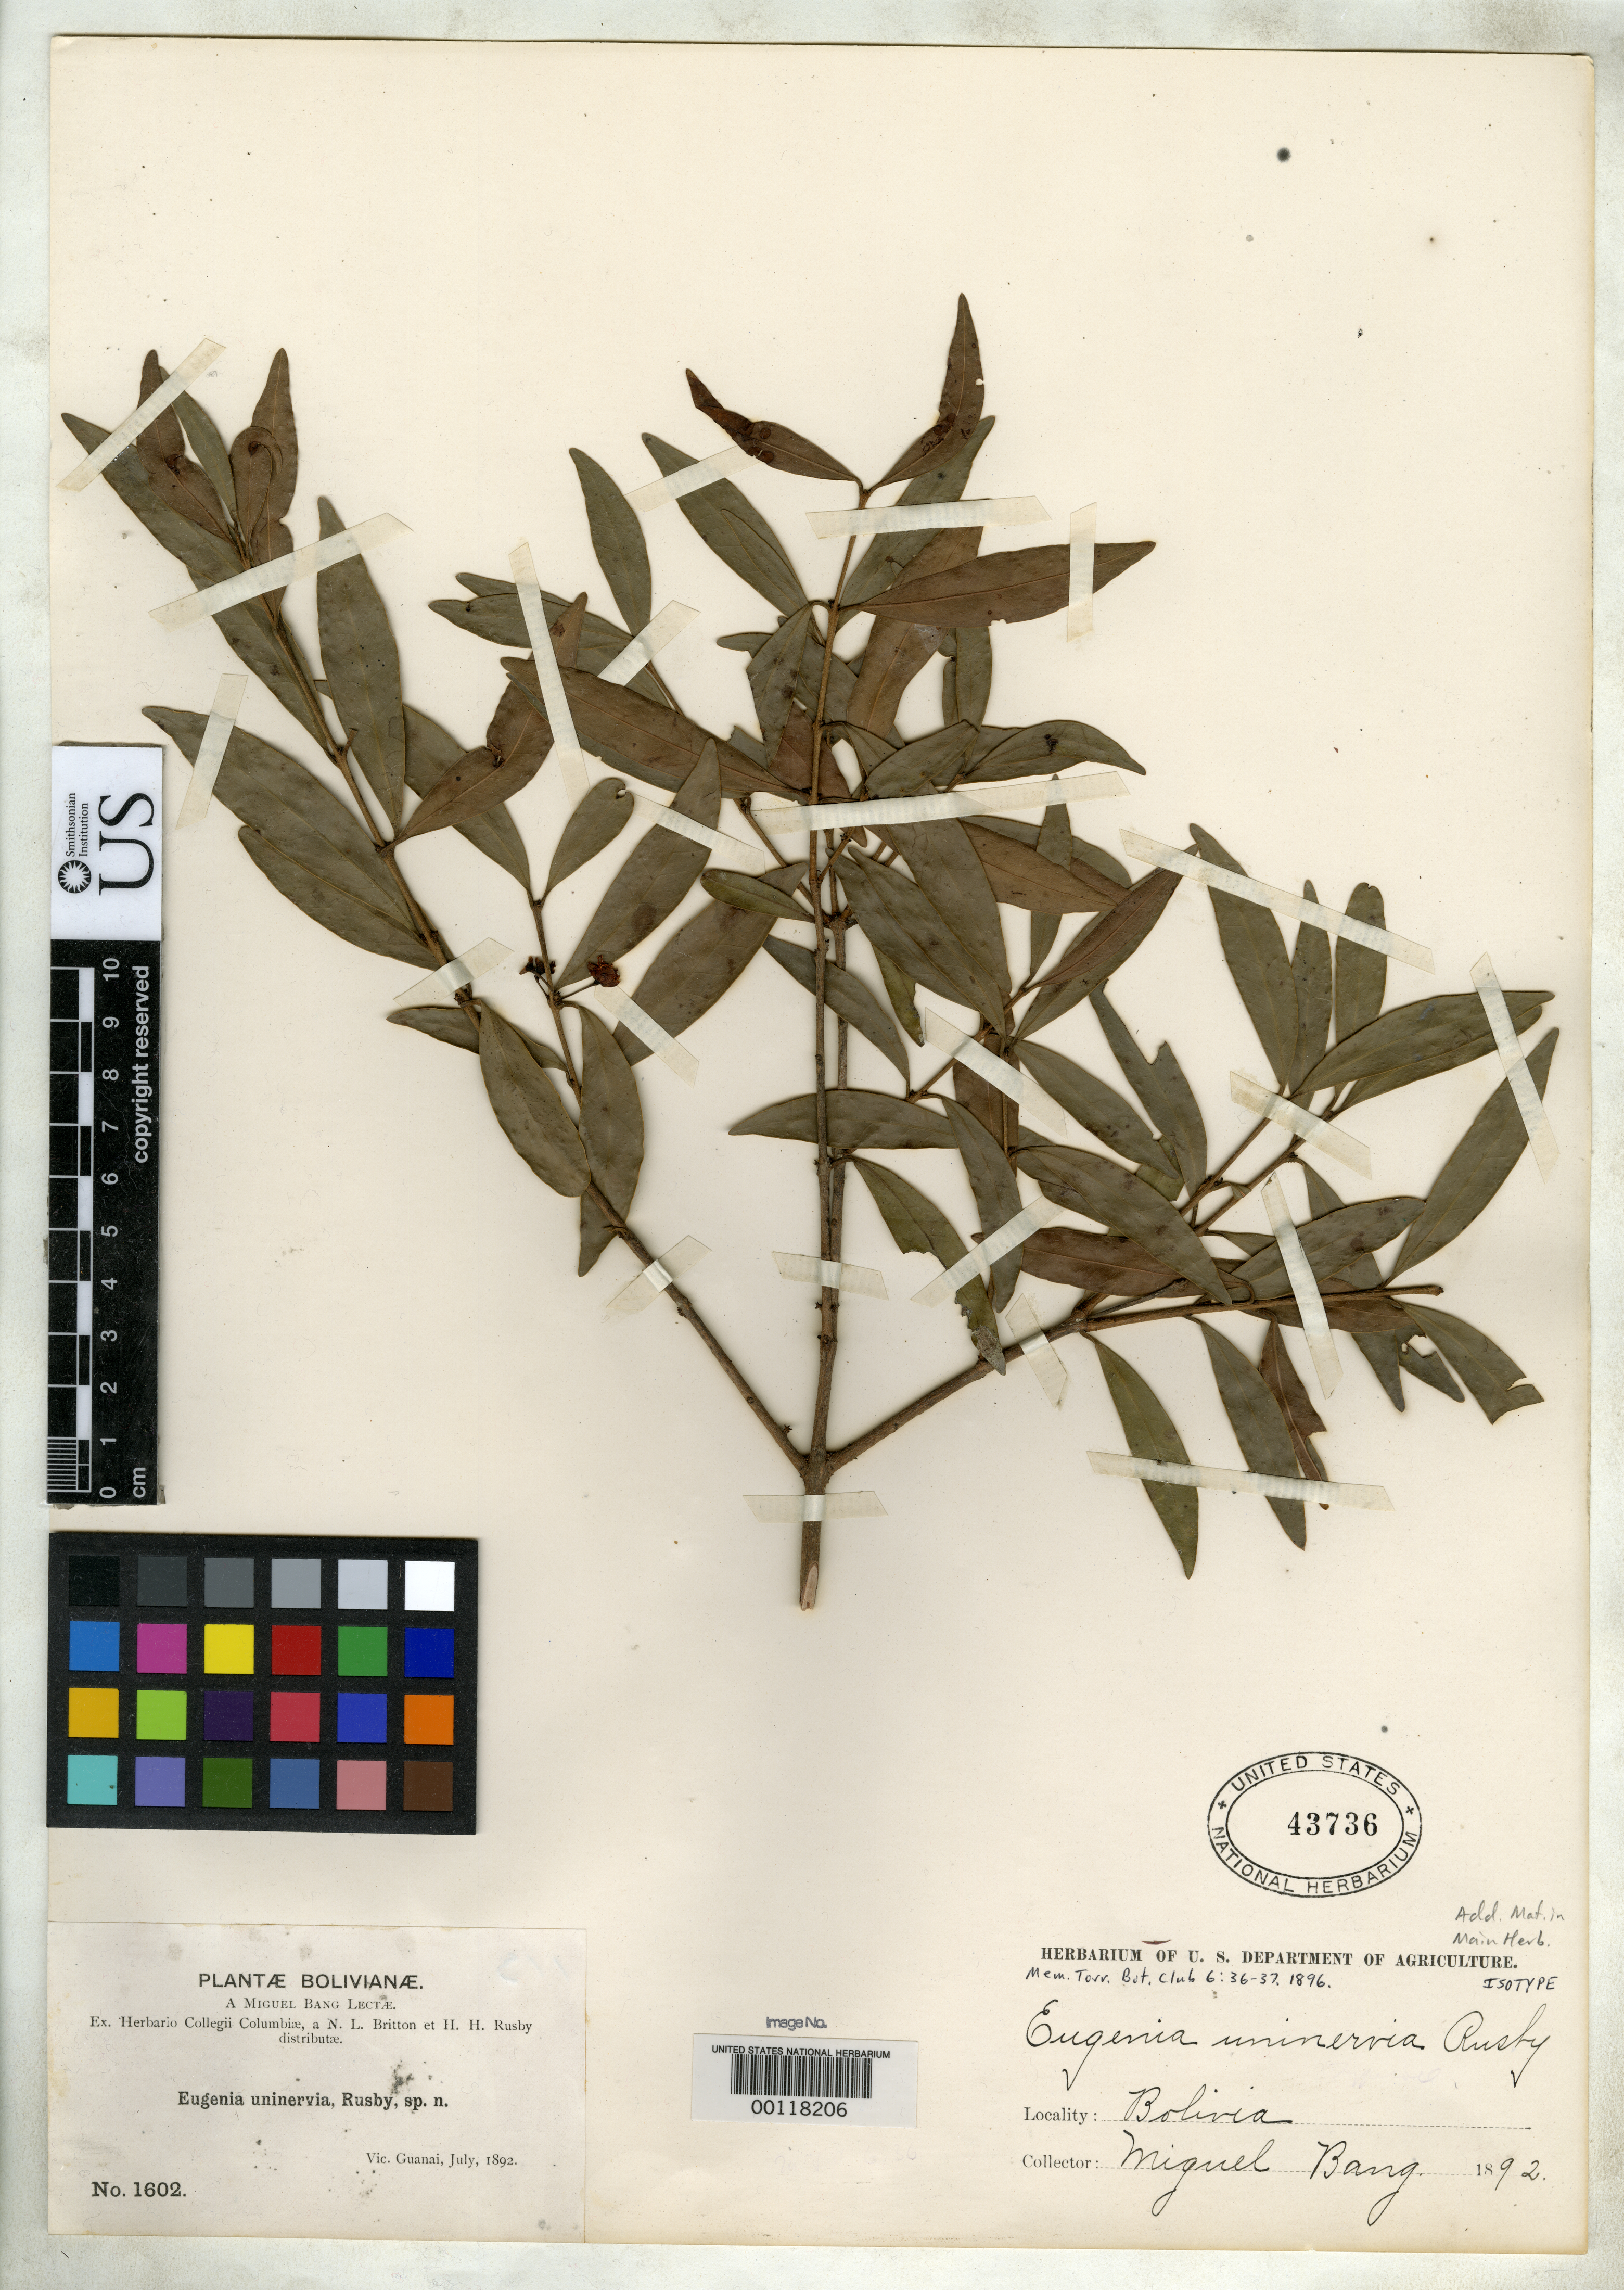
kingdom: Plantae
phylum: Tracheophyta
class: Magnoliopsida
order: Myrtales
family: Myrtaceae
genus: Eugenia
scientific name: Eugenia uninervia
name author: Rusby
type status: Isotype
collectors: M. Bang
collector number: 1602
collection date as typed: Jul 1892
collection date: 1892-07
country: Bolivia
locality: Vicinity of Guanai.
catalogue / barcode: US 43736